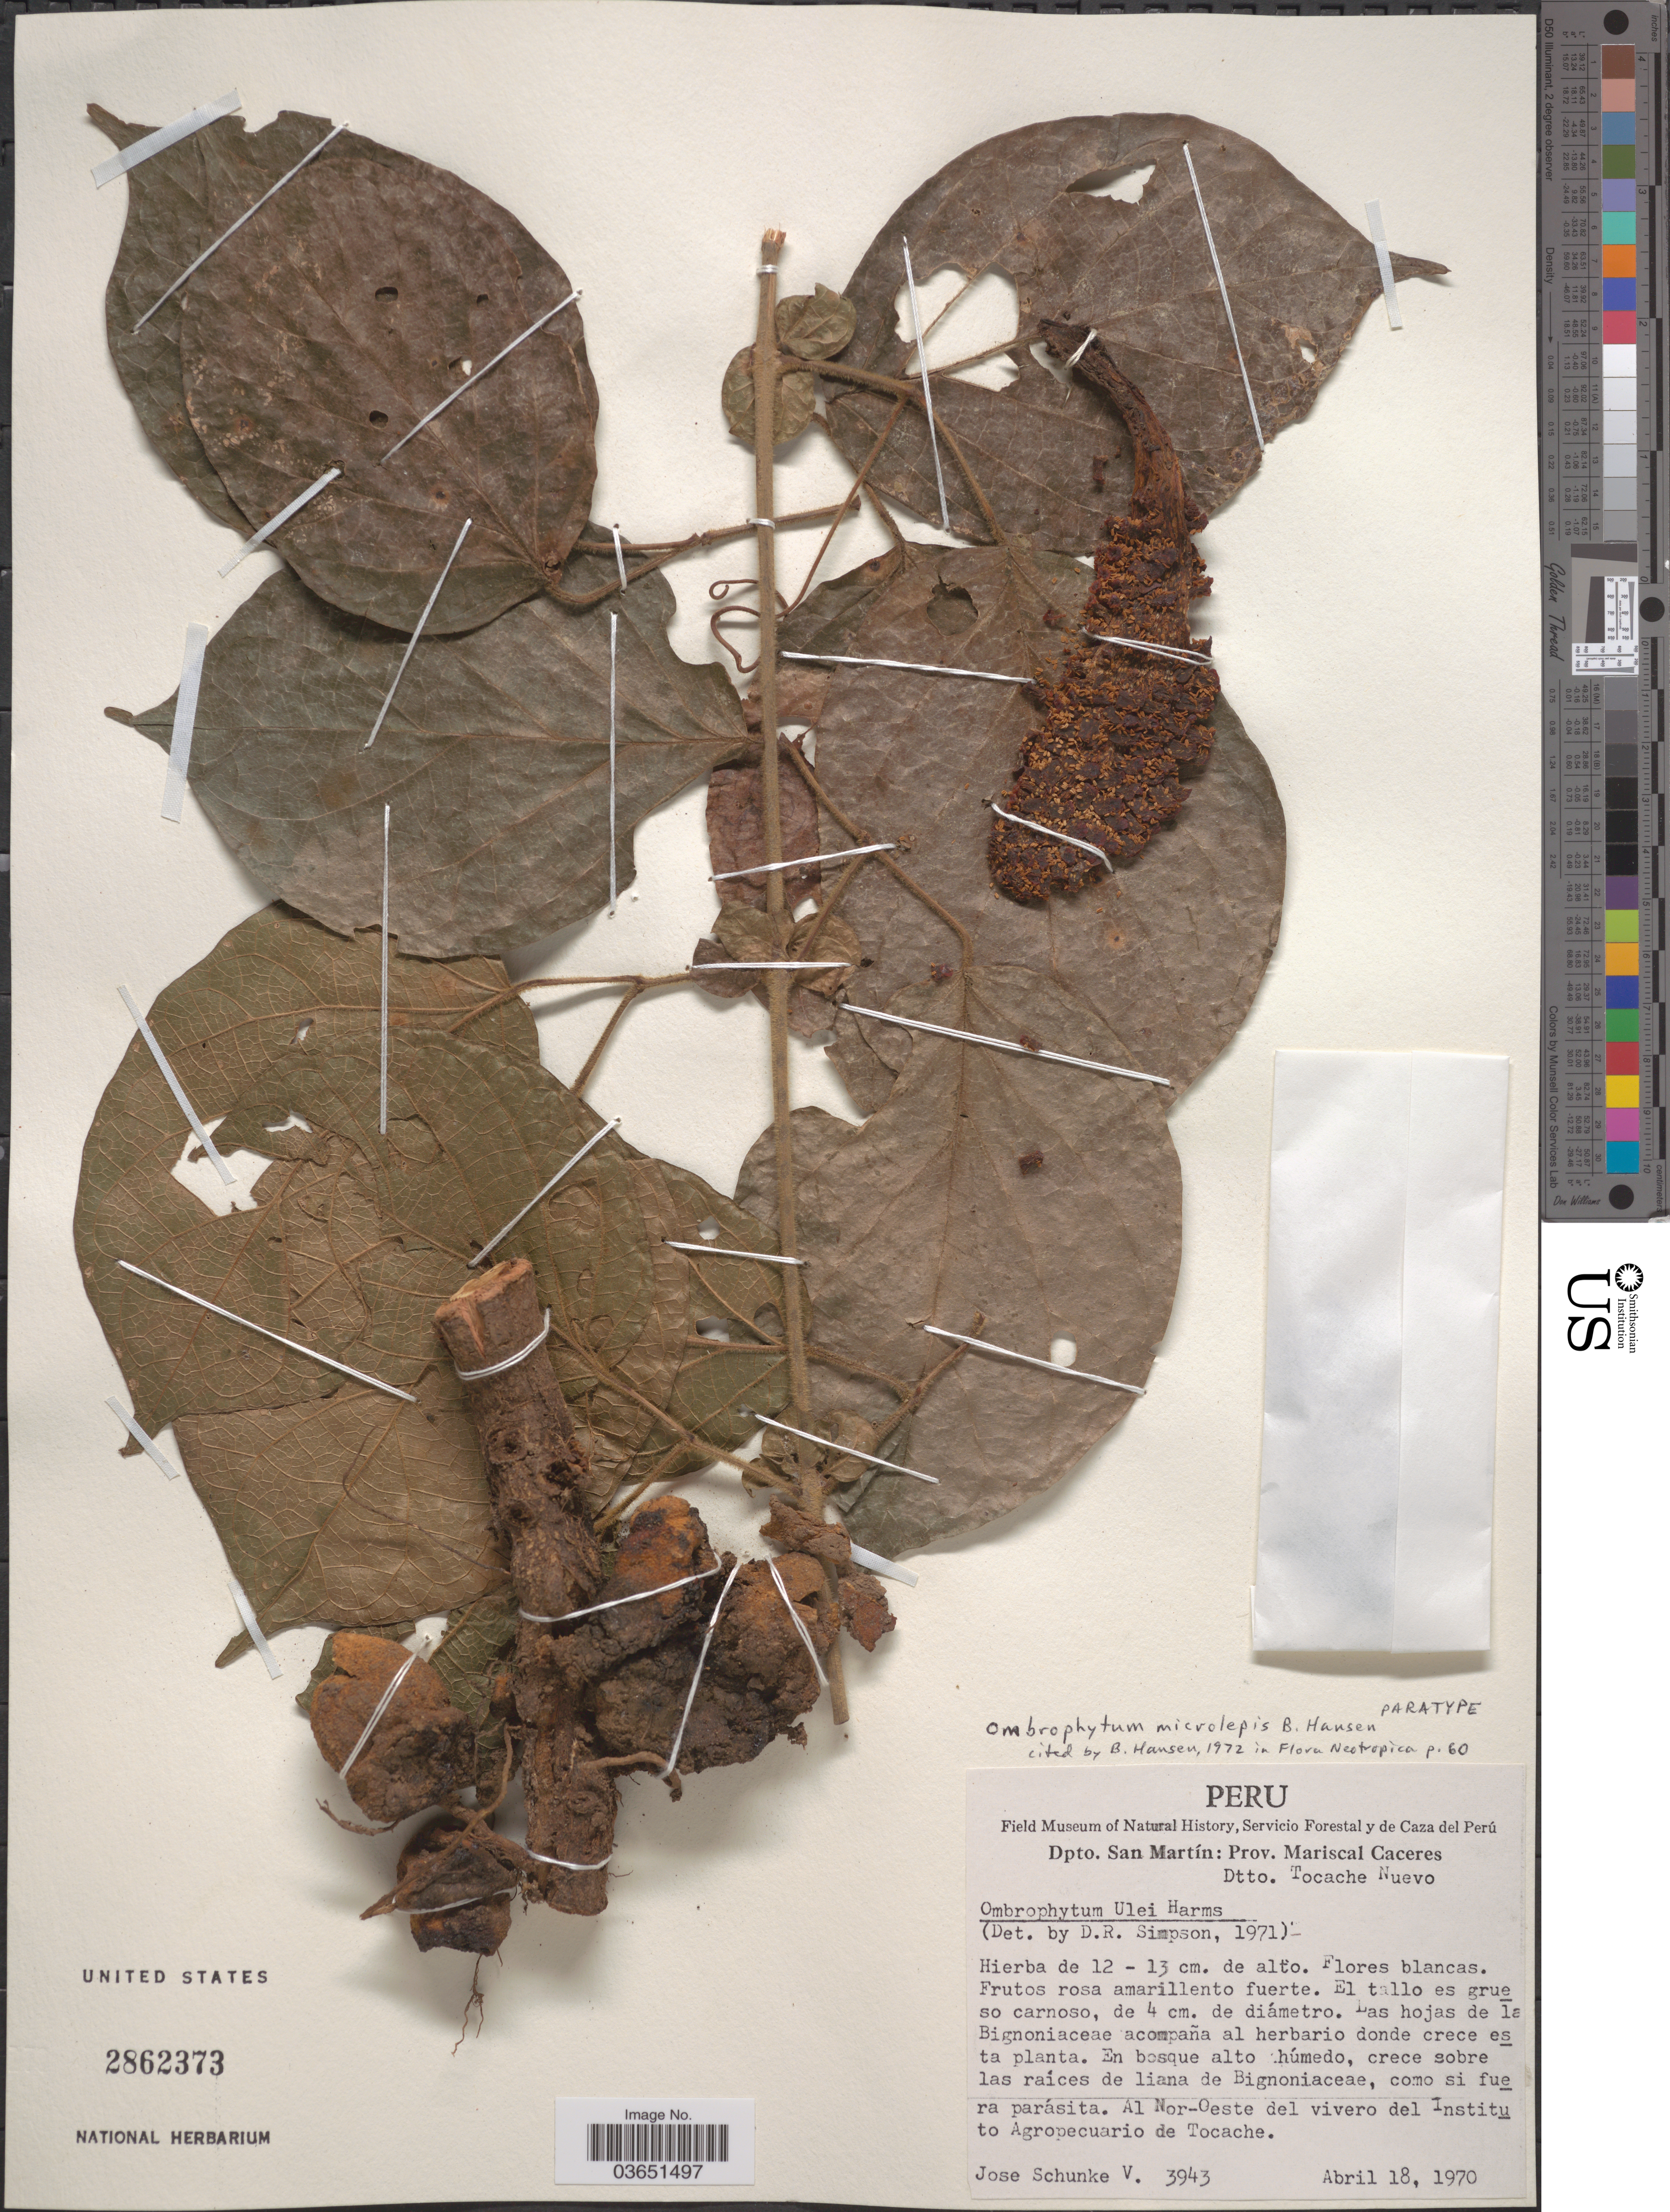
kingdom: Plantae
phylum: Tracheophyta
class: Magnoliopsida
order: Santalales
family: Balanophoraceae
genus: Ombrophytum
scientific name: Ombrophytum microlepis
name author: B. Hansen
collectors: J. Schunke Vigo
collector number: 3943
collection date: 1970-04-18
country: Peru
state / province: San Martín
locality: Dpto. San Martín: Prov. Mariscal Caceres. Dtto. Tocache Nuevo. Al Nor-Oeste del vivero del Instituto Agropecuario de Tocache.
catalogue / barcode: US 2862373